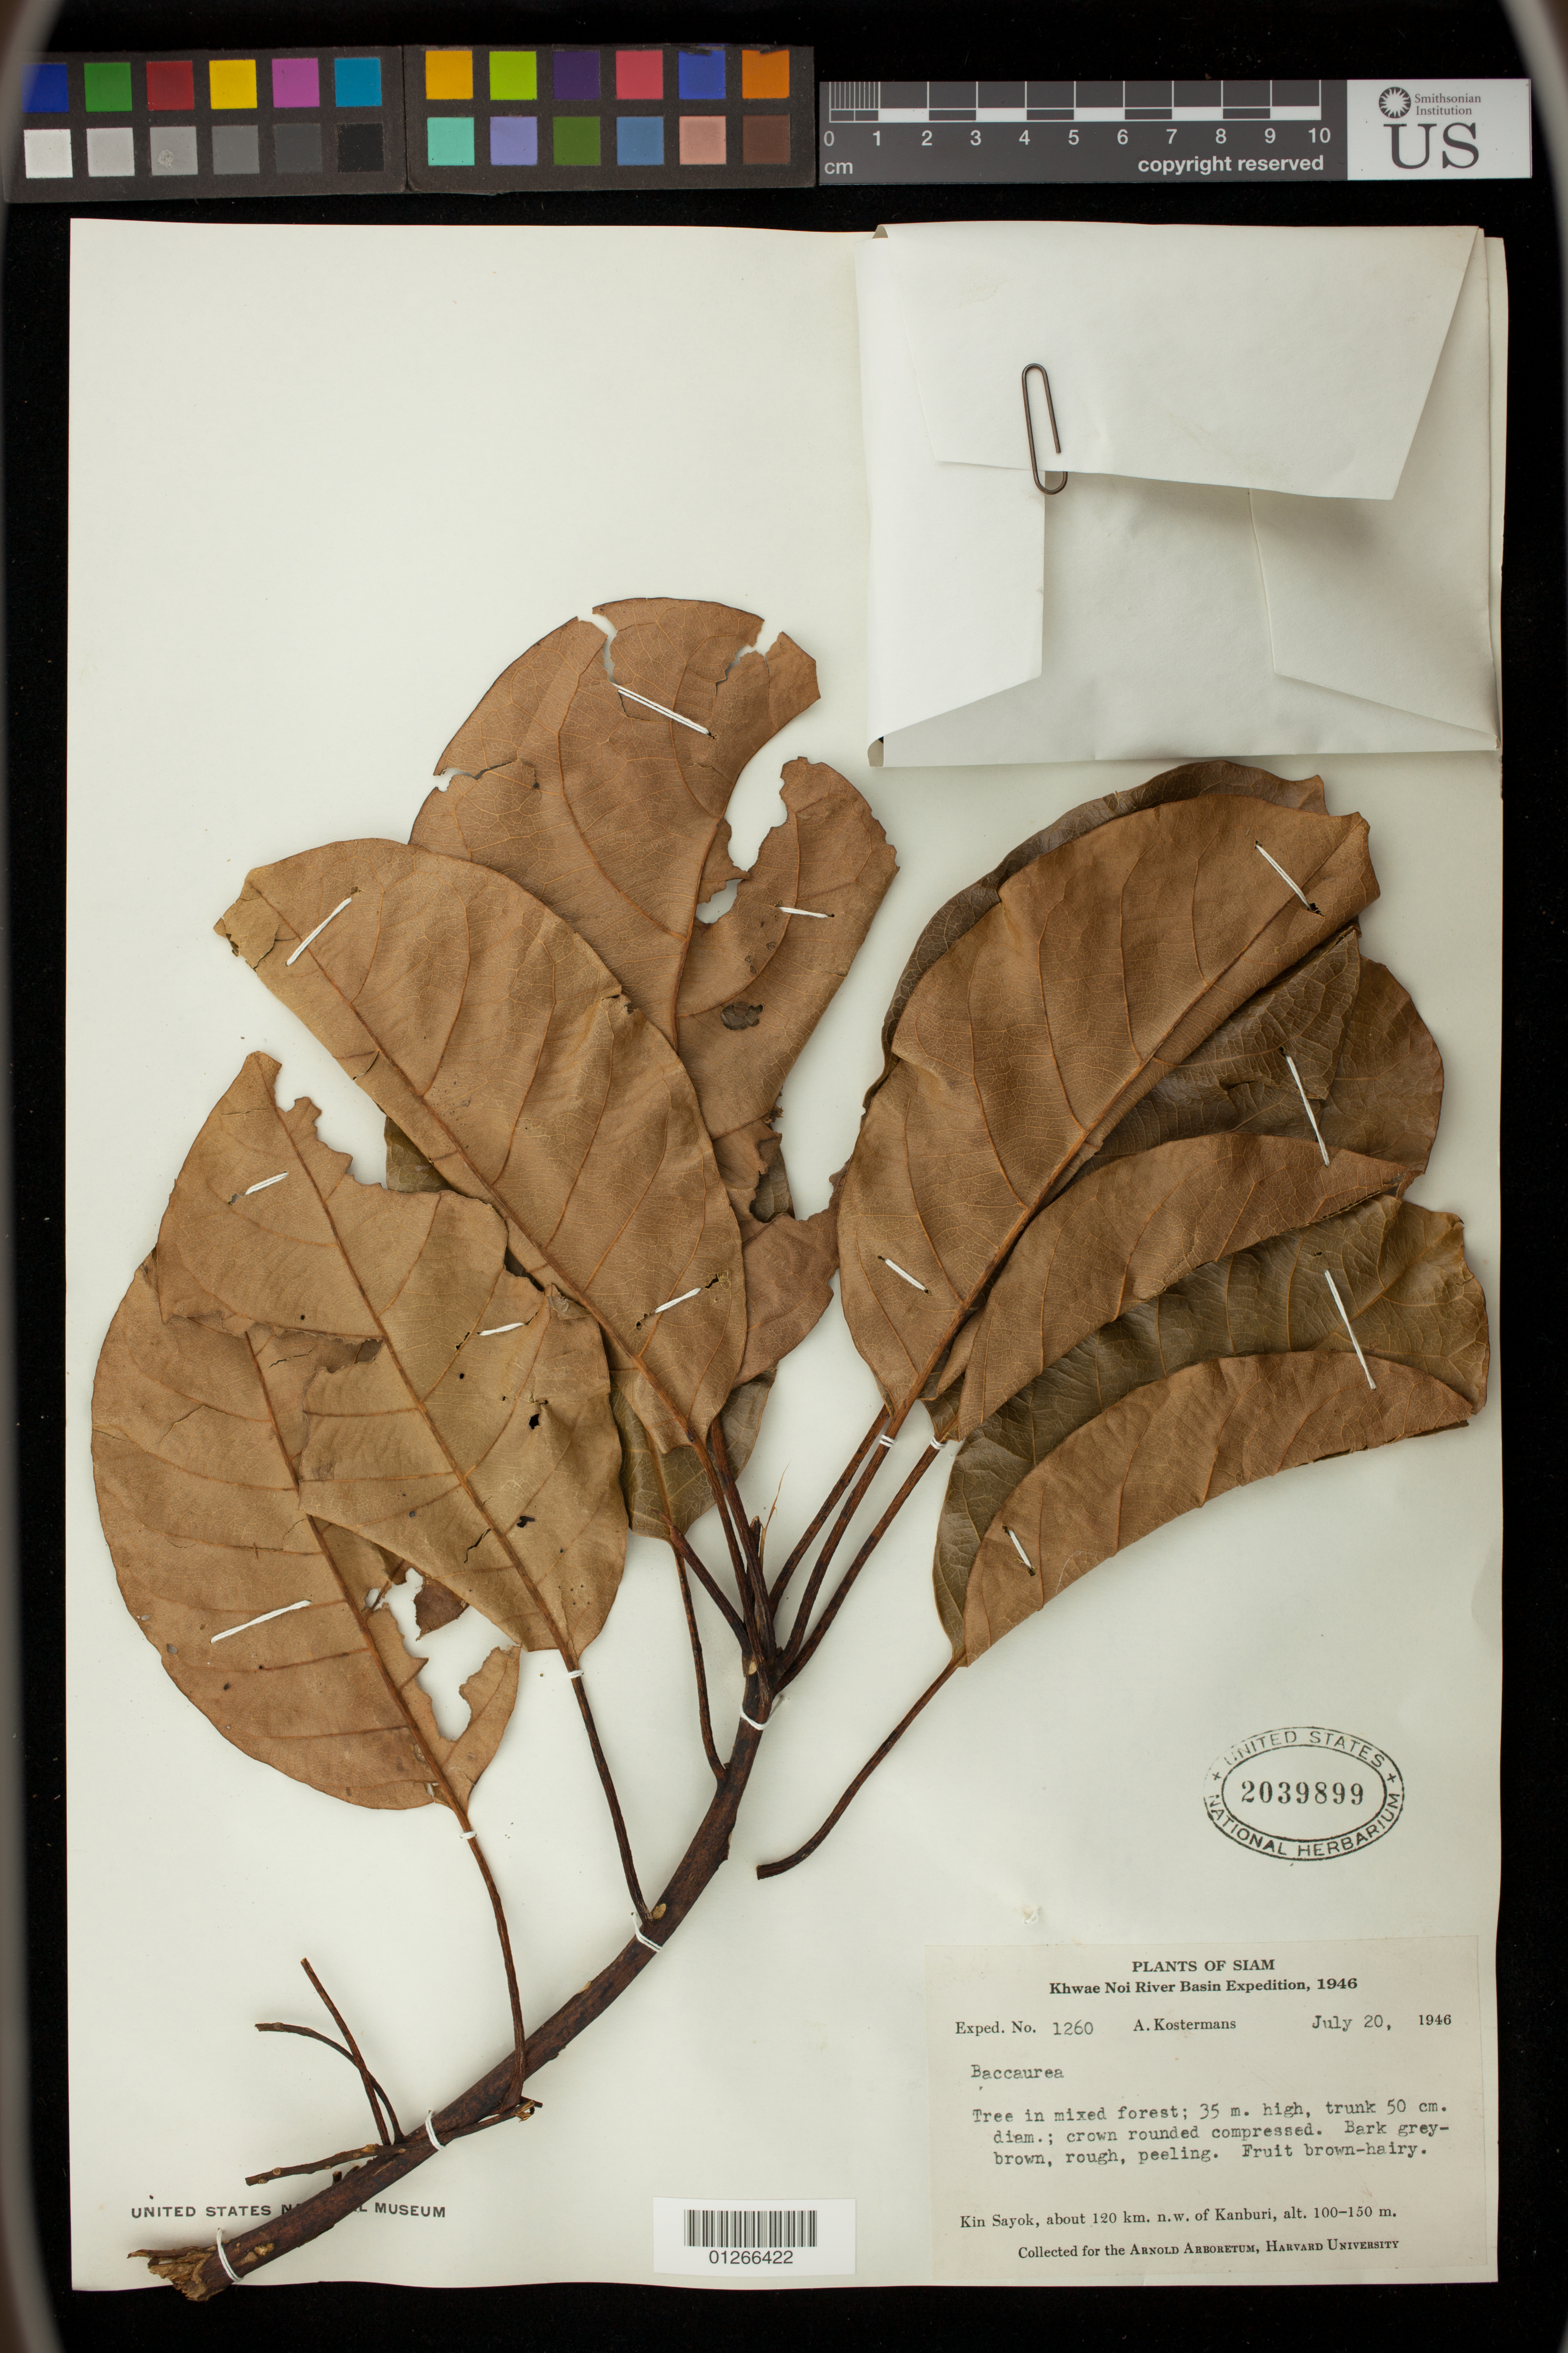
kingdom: Plantae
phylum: Tracheophyta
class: Magnoliopsida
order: Malpighiales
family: Phyllanthaceae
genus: Baccaurea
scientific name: Baccaurea sp.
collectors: A. Kostermans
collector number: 1260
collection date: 1946-07-20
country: Thailand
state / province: Kanchanaburi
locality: Kin Sayok, about 120 km. n.w. of Kanburi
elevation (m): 100